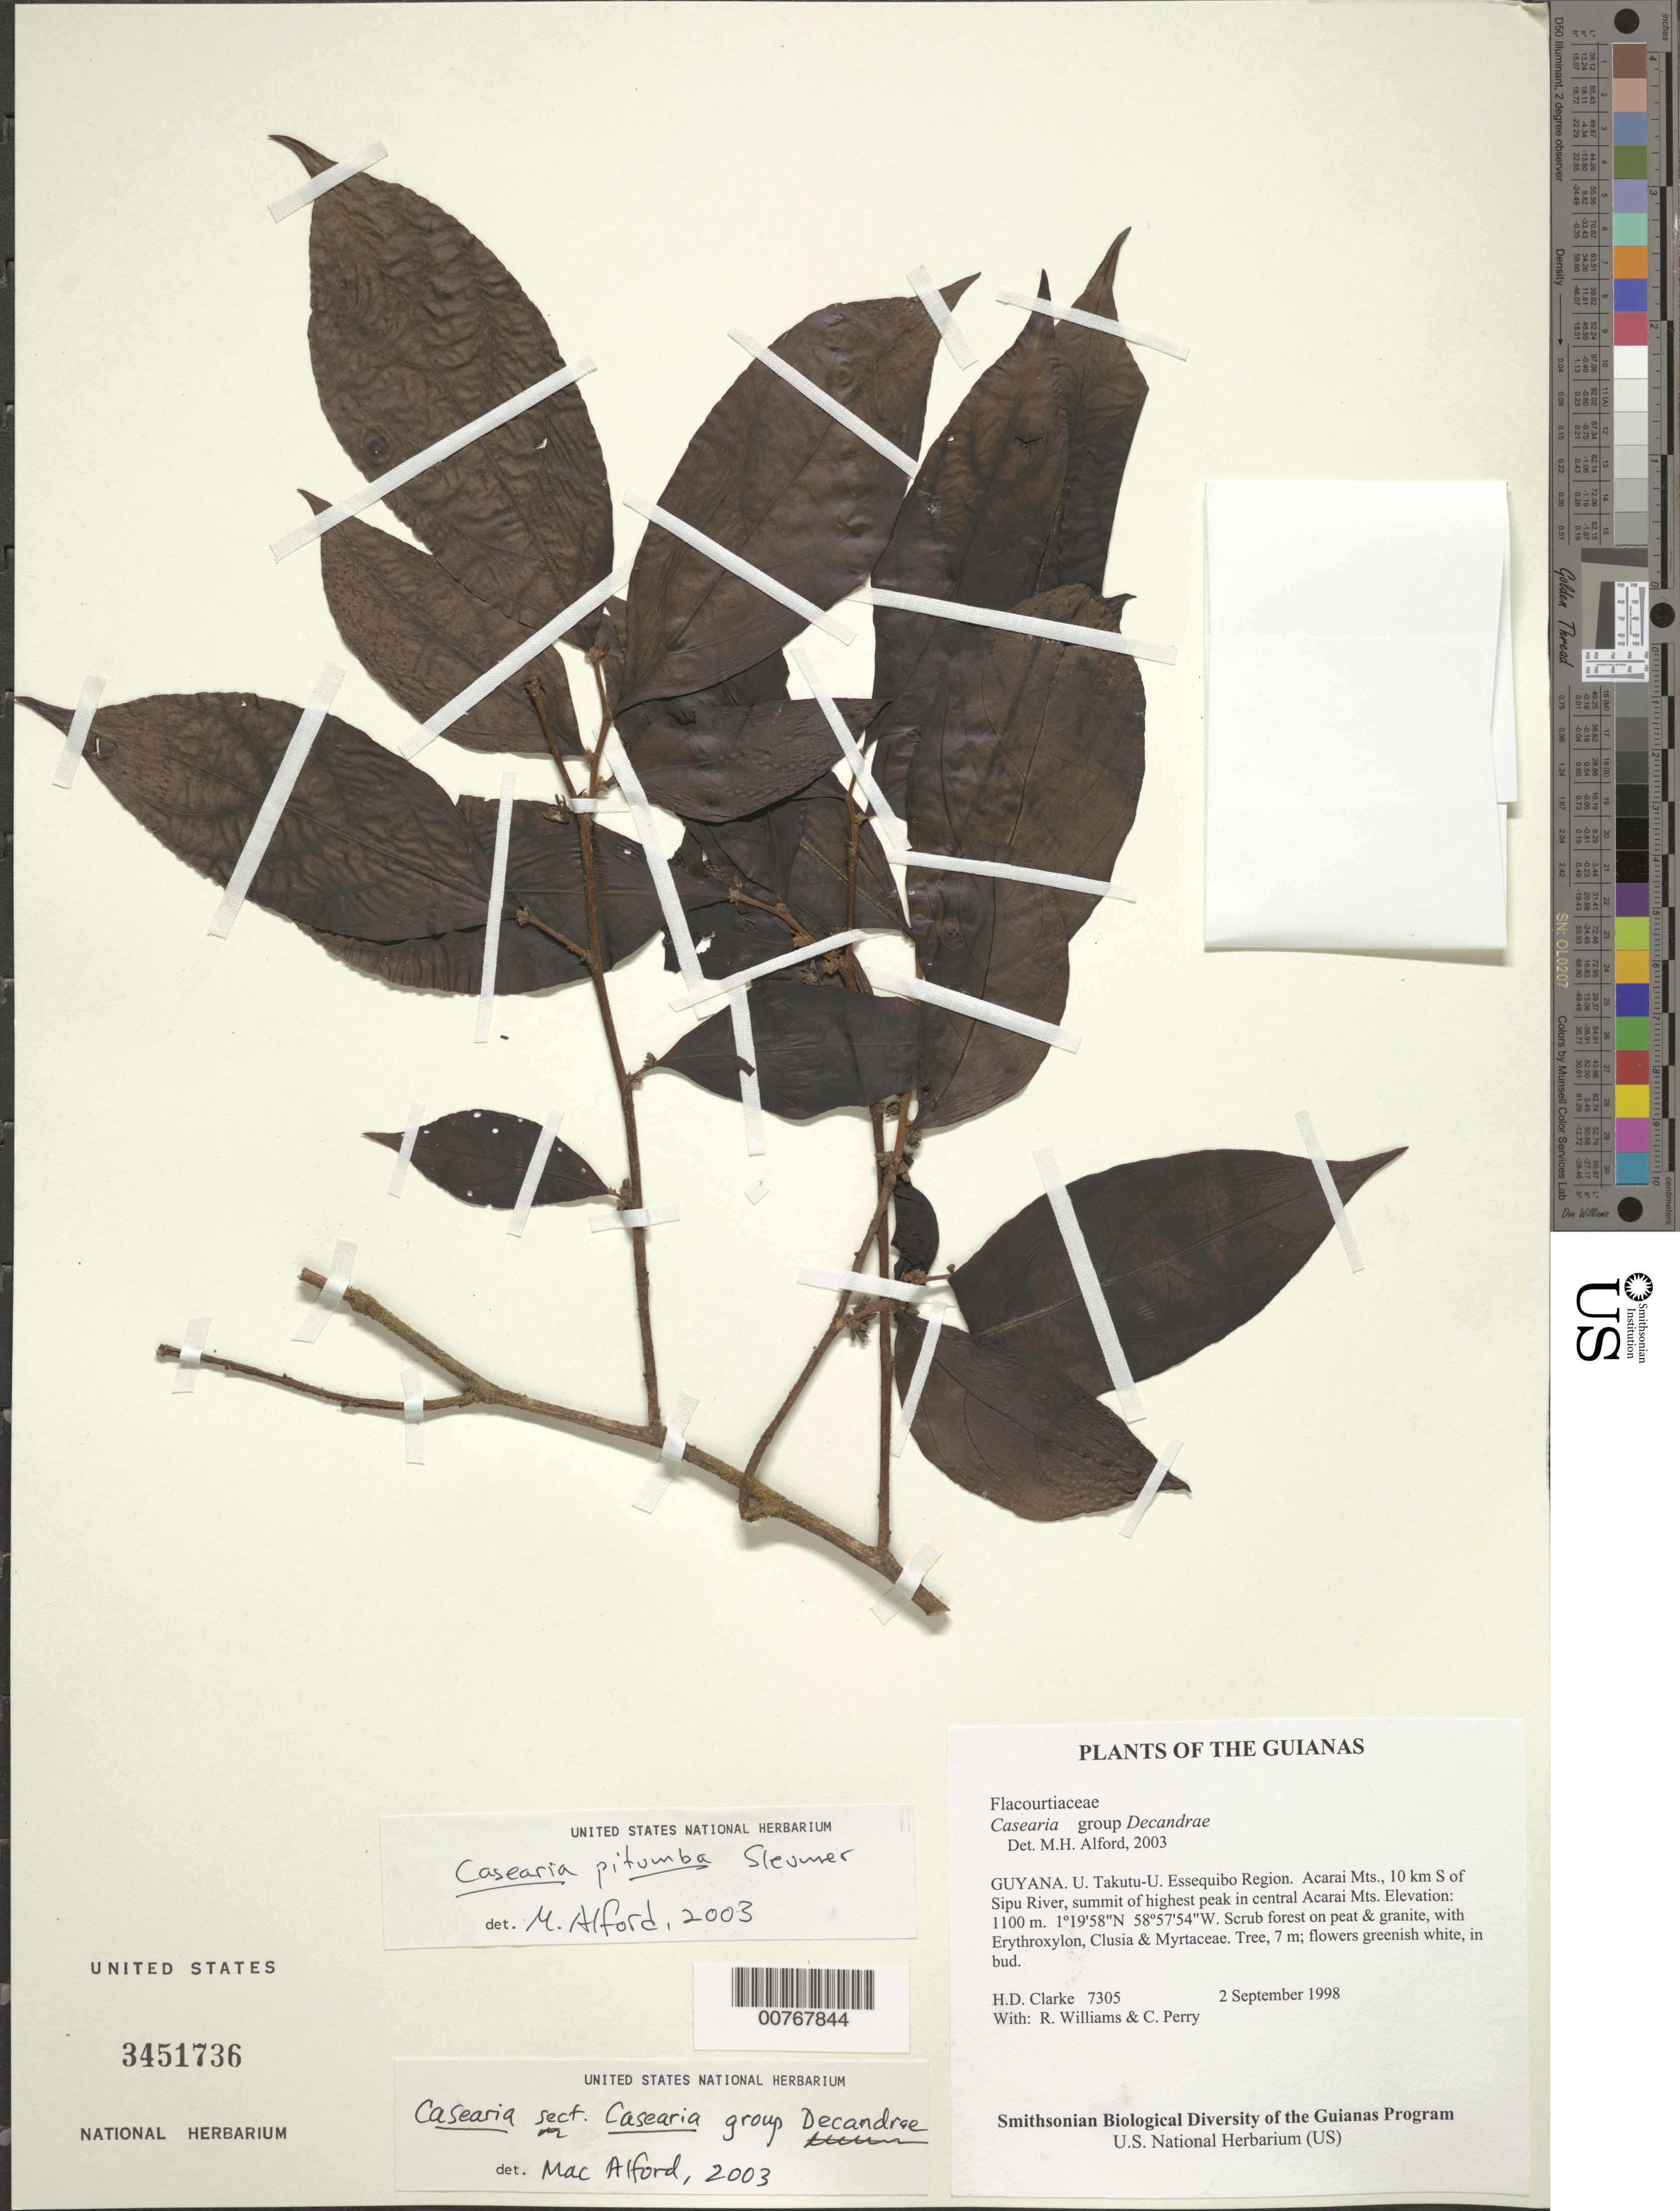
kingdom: Plantae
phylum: Tracheophyta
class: Magnoliopsida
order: Malpighiales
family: Salicaceae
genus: Casearia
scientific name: Casearia pitumba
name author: Sleumer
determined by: Alford, Mac Haverson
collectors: H. D. Clarke, R. Williams & C. Perry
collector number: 7305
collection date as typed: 2 September 1998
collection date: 1998-09-02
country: Guyana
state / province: U. Takutu-U. Essequibo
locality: Acarai Mts., 10 km S. of Sipu River, summit of highest peak in central Acarai Mts.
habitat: Scrub forest on peat & granite, with Erythroxylum, Clusia & Myrtaceae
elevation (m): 1100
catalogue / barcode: US 3451736